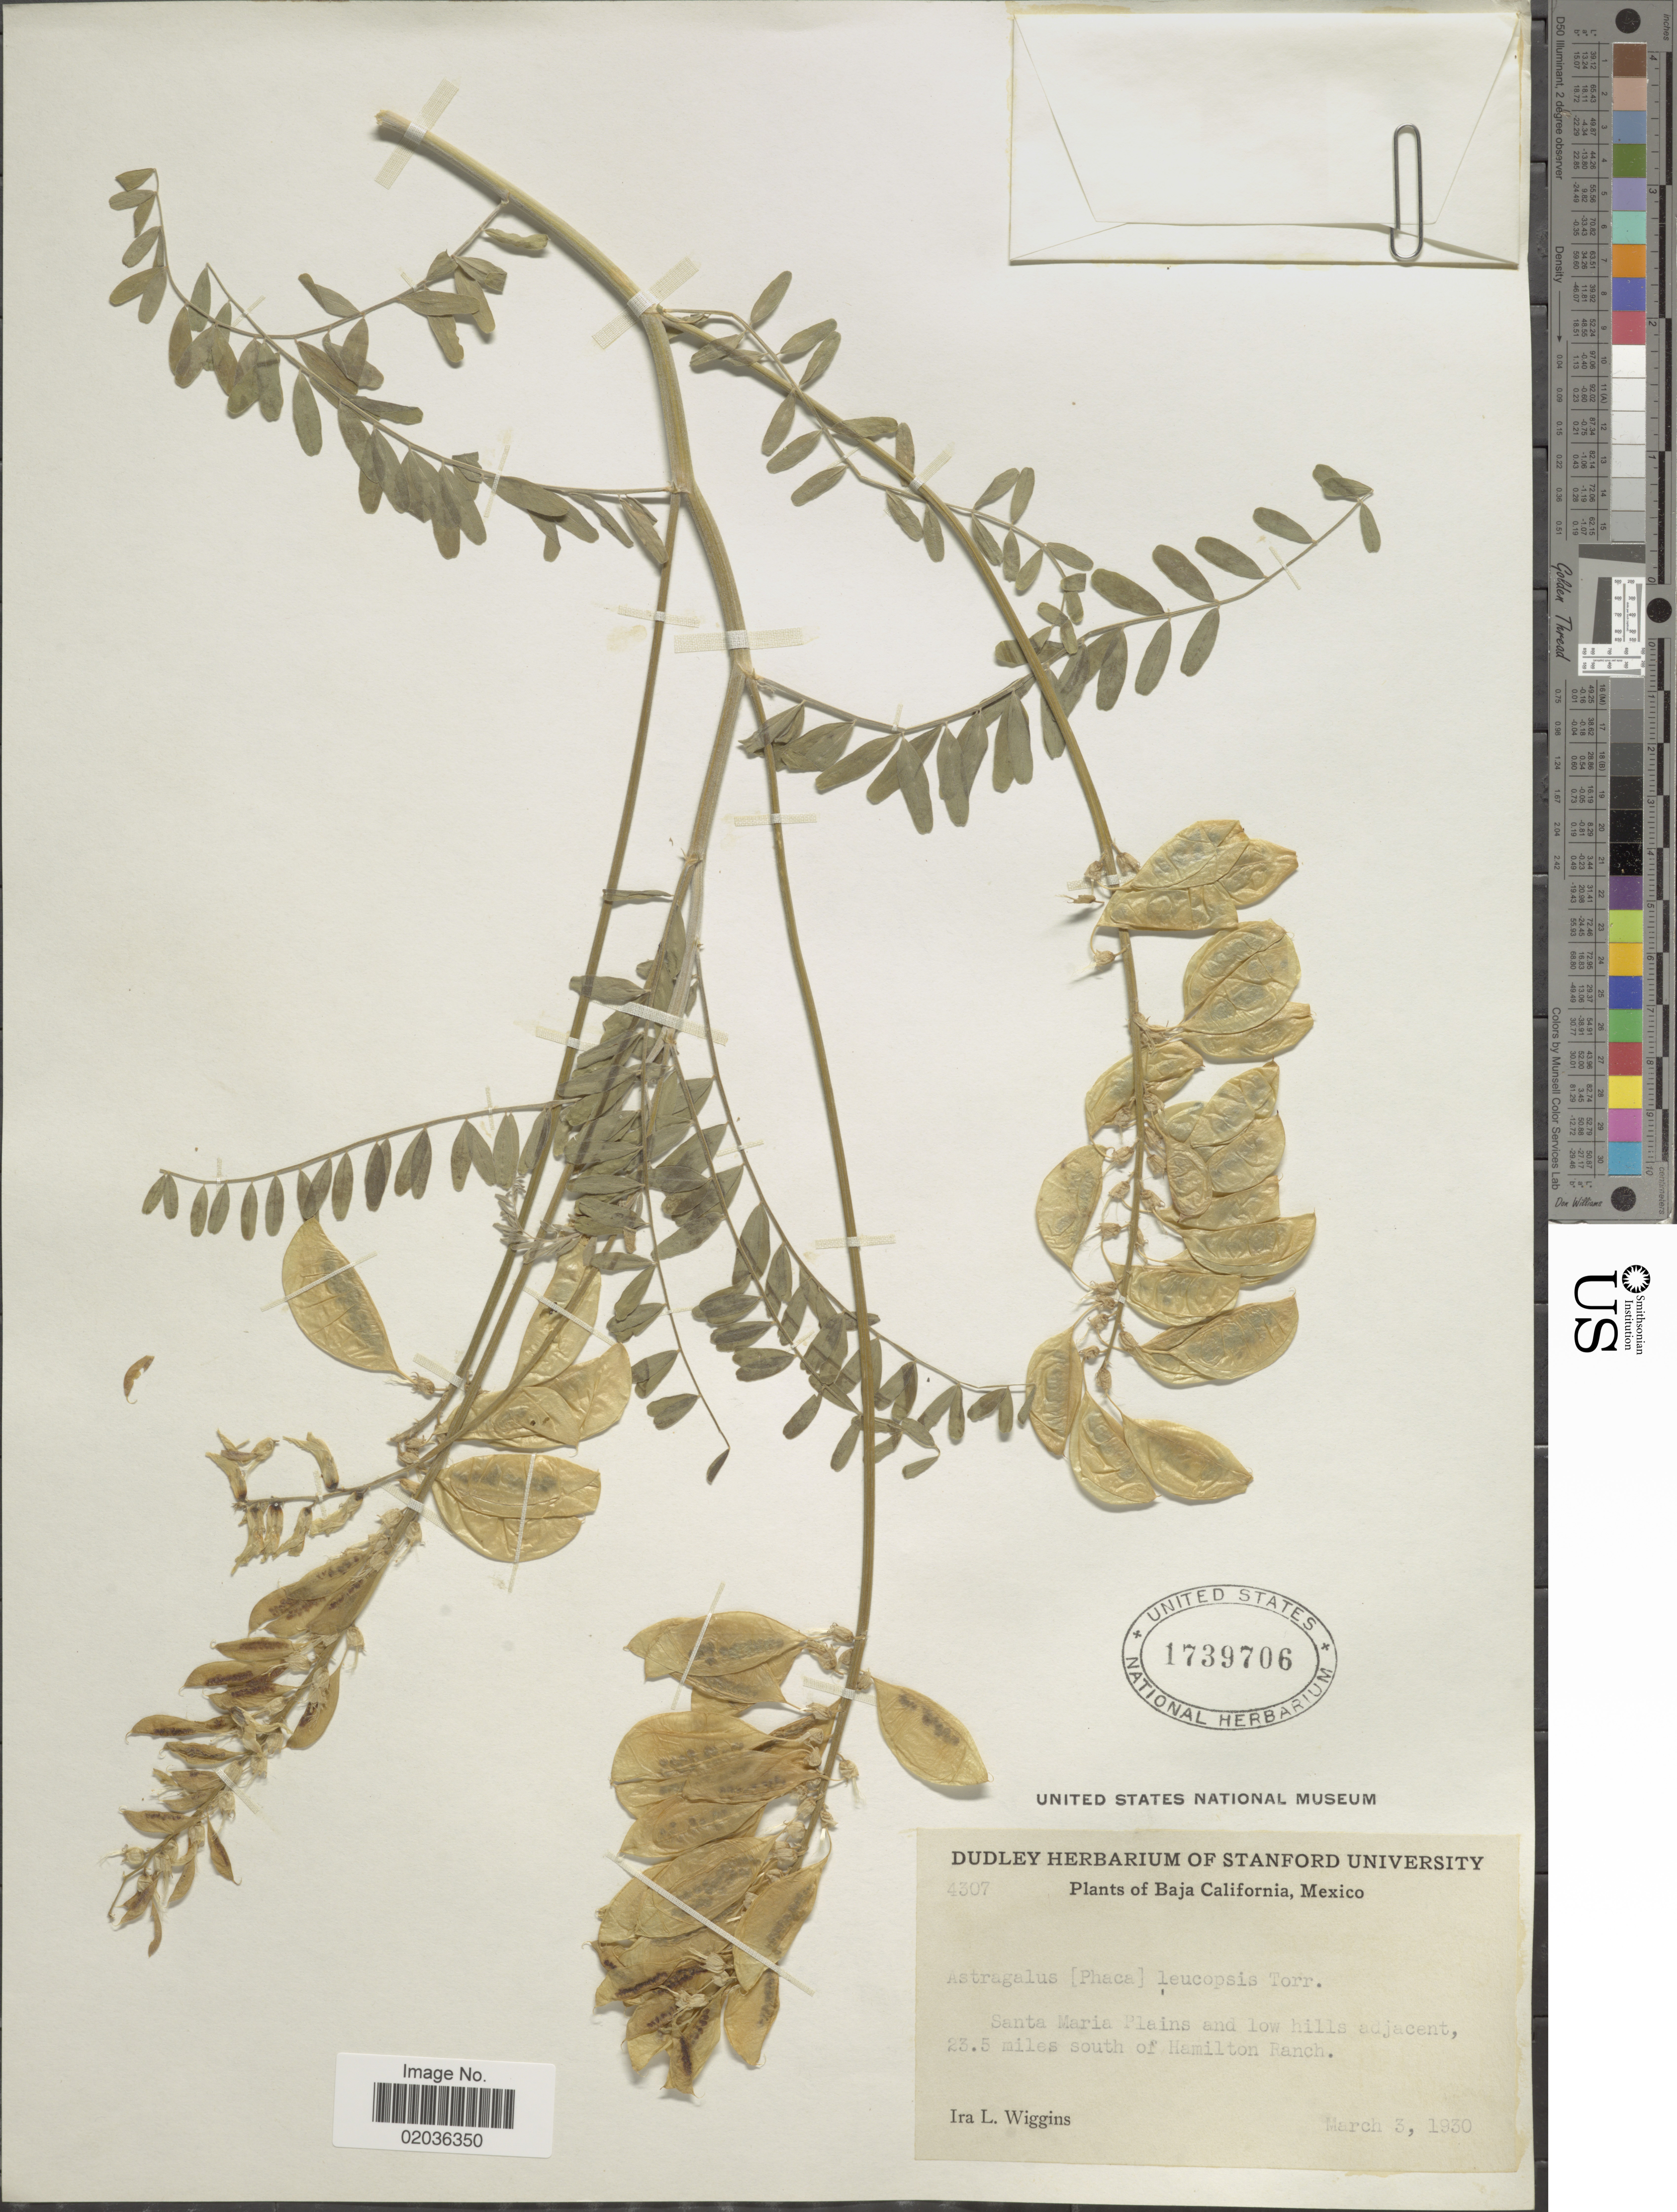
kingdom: Plantae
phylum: Tracheophyta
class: Magnoliopsida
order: Fabales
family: Fabaceae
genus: Astragalus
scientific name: Astragalus trichopodus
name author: (Nutt.) A. Gray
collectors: I. L. Wiggins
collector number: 4307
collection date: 1930-03-03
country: Mexico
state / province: Baja California Norte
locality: Santa Maria Plains and low hills adjacent, 23.5 miles south of Hamilton Ranch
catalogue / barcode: US 1739706